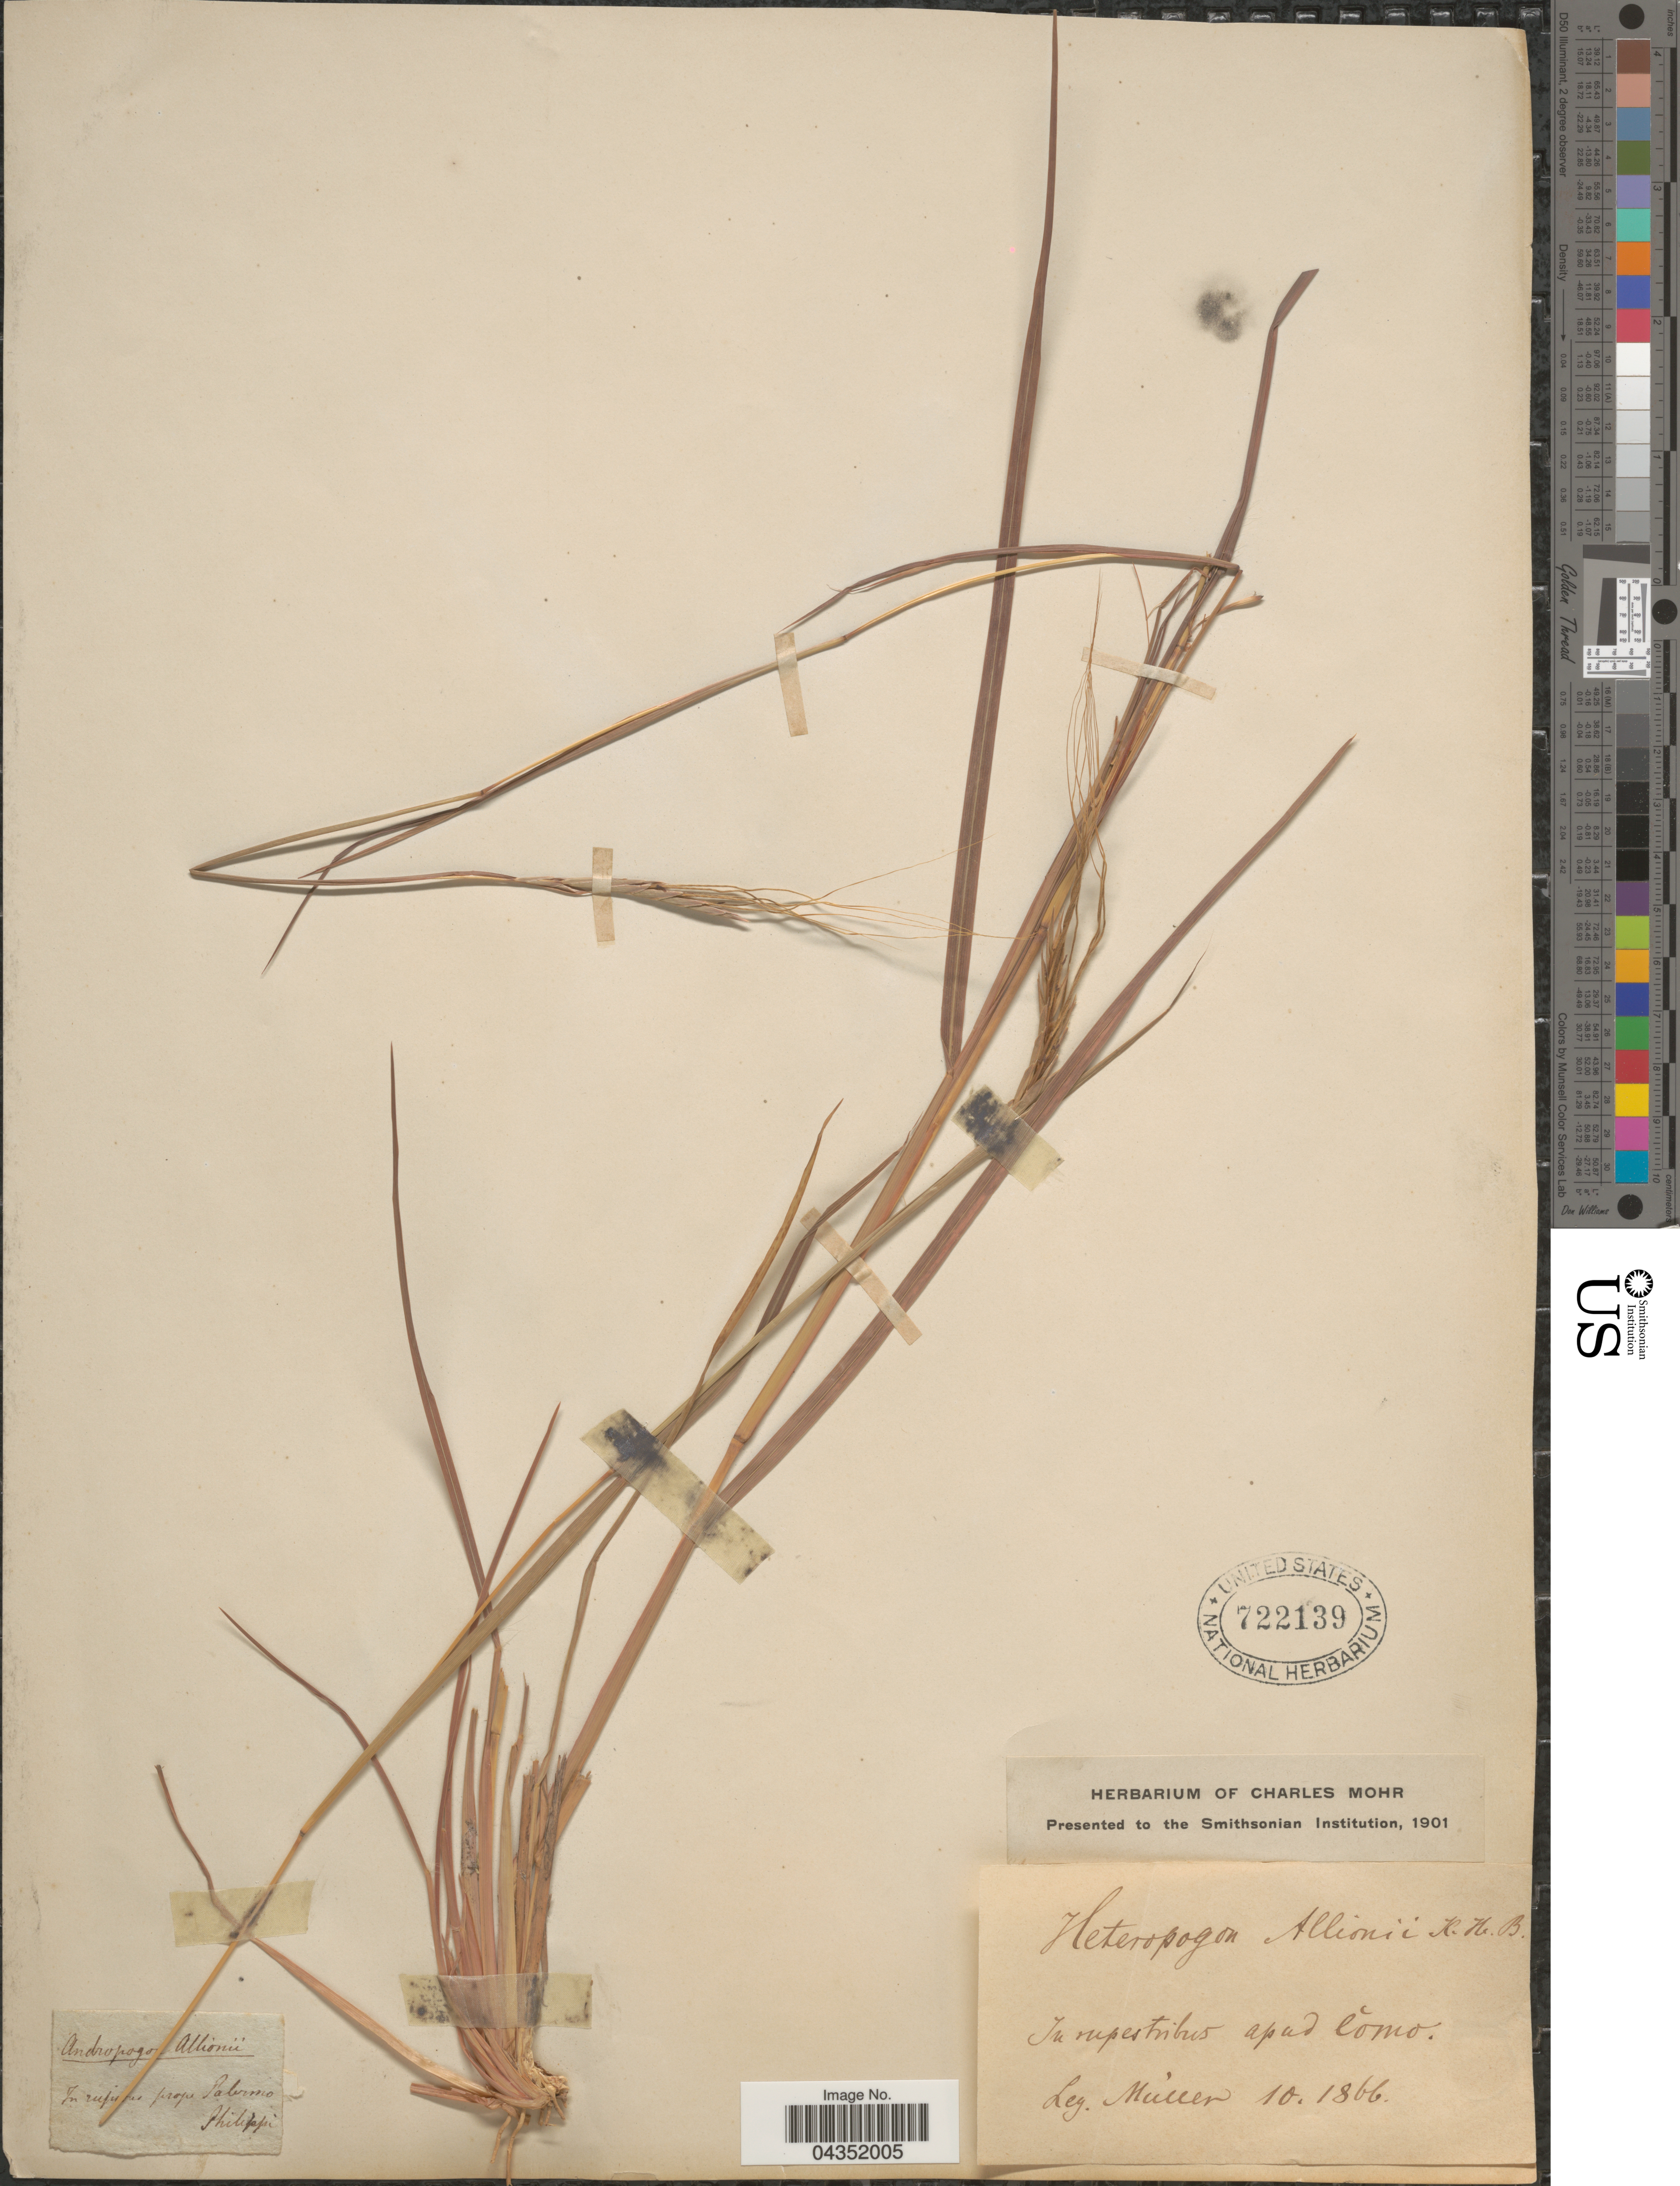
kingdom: Plantae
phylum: Tracheophyta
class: Liliopsida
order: Poales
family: Poaceae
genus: Heteropogon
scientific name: Heteropogon contortus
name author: (L.) P. Beauv. ex Roem. & Schult.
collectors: -. Philippi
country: Italy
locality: In rup [illegible text] prope Palermo.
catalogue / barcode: US 722139